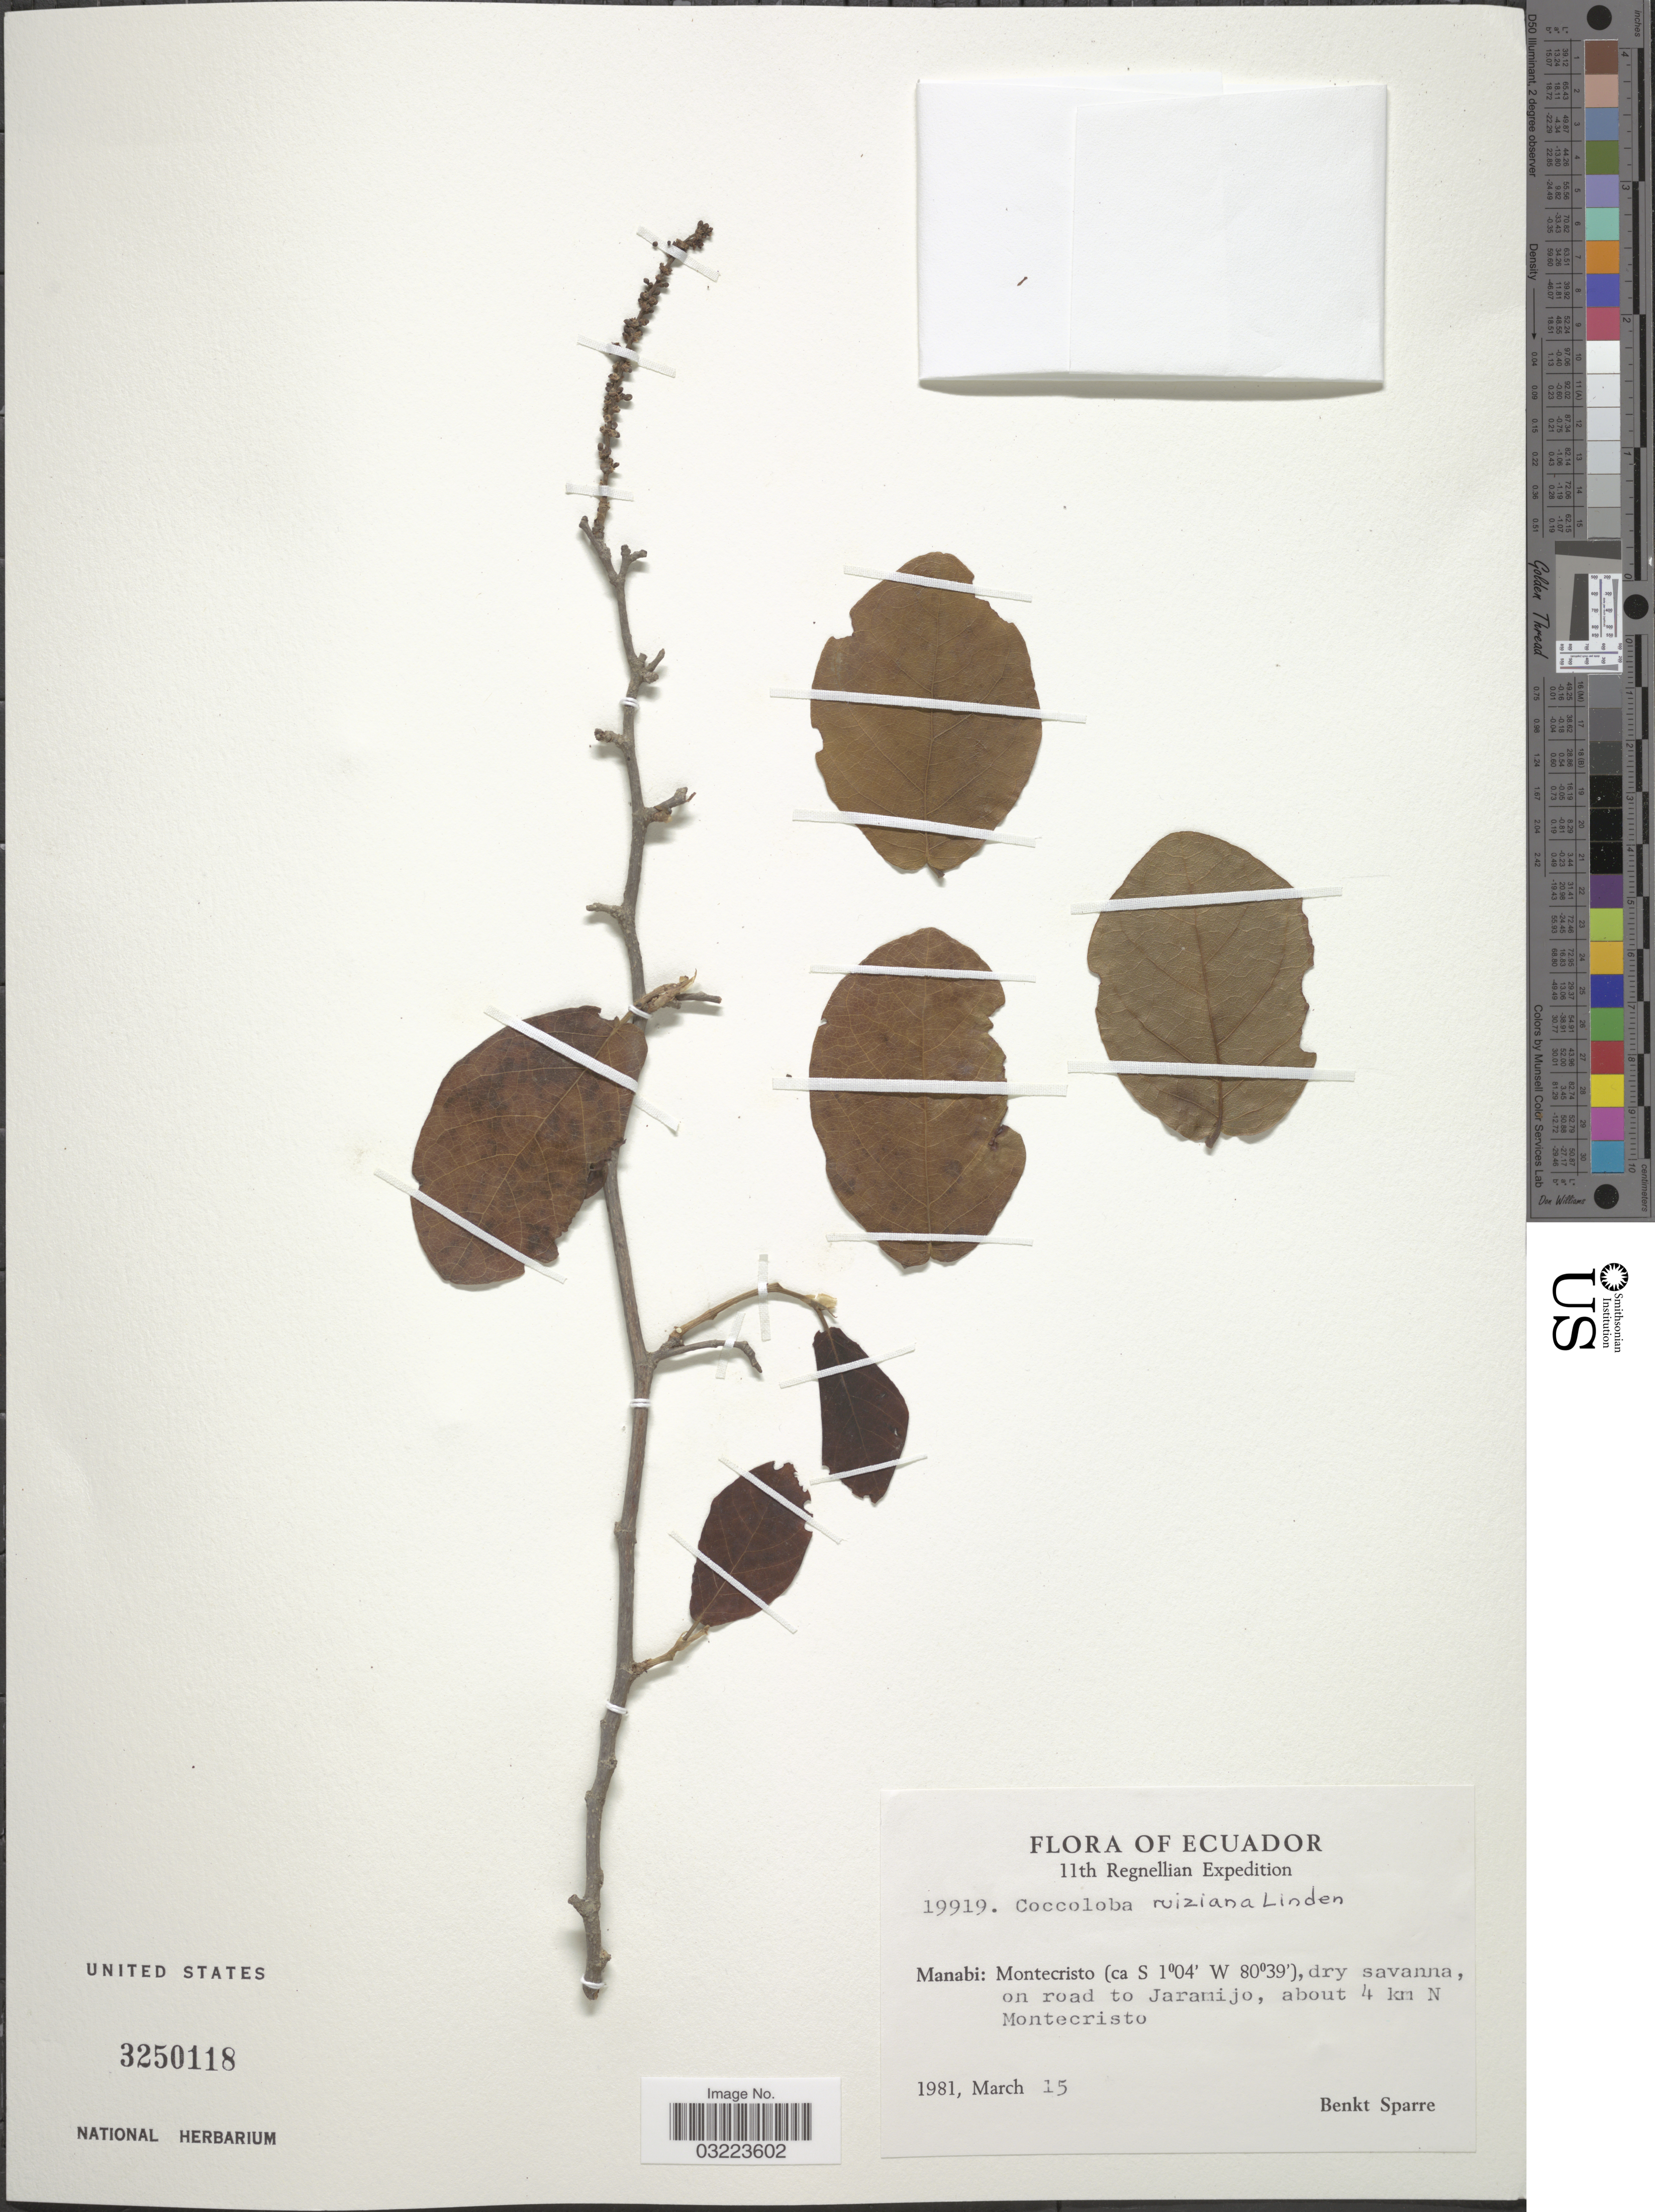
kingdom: Plantae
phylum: Tracheophyta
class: Magnoliopsida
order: Caryophyllales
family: Polygonaceae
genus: Coccoloba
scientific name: Coccoloba ruiziana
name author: Lindau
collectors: B. Sparre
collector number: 19919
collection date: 1981-03-15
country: Ecuador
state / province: Manabí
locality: Montecristo, on road to Jaramijo, about 4 km N Montecristo.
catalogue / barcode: US 3250118